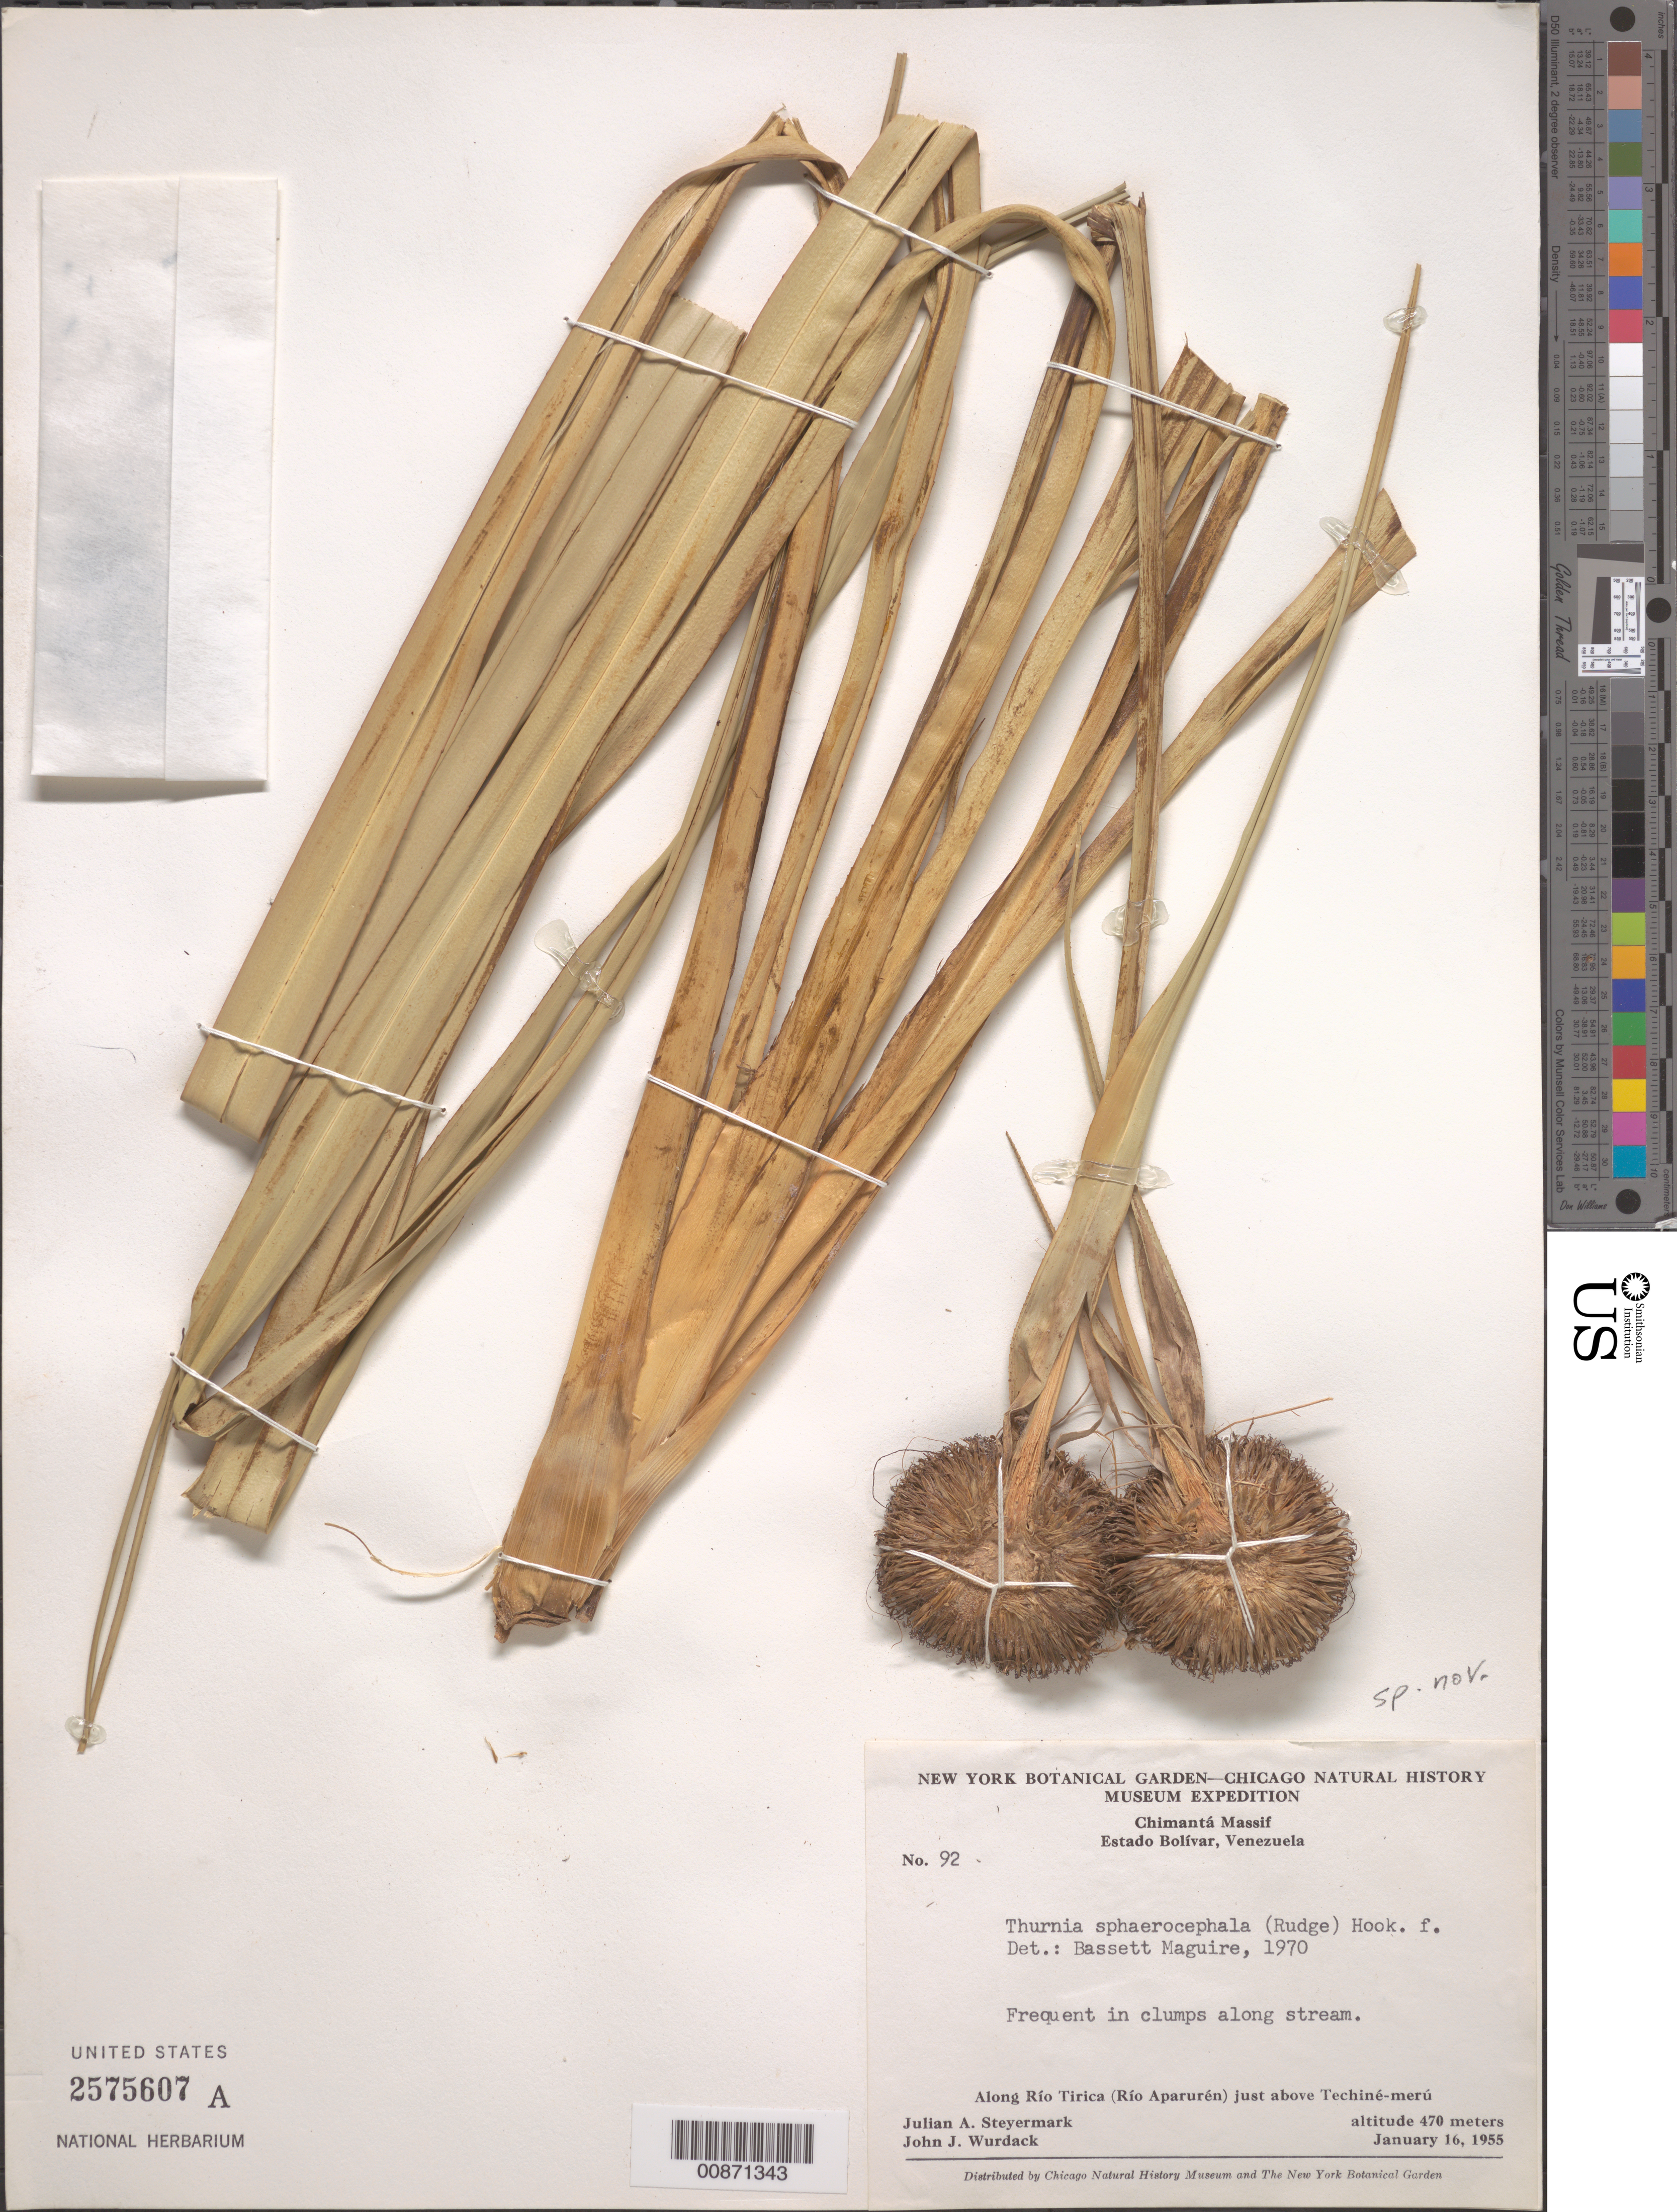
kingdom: Plantae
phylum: Tracheophyta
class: Liliopsida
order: Poales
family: Thurniaceae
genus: Thurnia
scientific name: Thurnia sphaerocephala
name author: (Rudge) Hook. f.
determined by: Maguire, Bassett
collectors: J. Steyermark & J. J. Wurdack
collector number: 55 92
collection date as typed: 16-Jan-55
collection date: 1955-01-16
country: Venezuela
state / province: Bolívar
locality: Chimantá Massif, along Río Tirica (Río Aparurén) just above Techiné-merú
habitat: Clumps along streams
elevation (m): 470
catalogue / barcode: US 2575607A